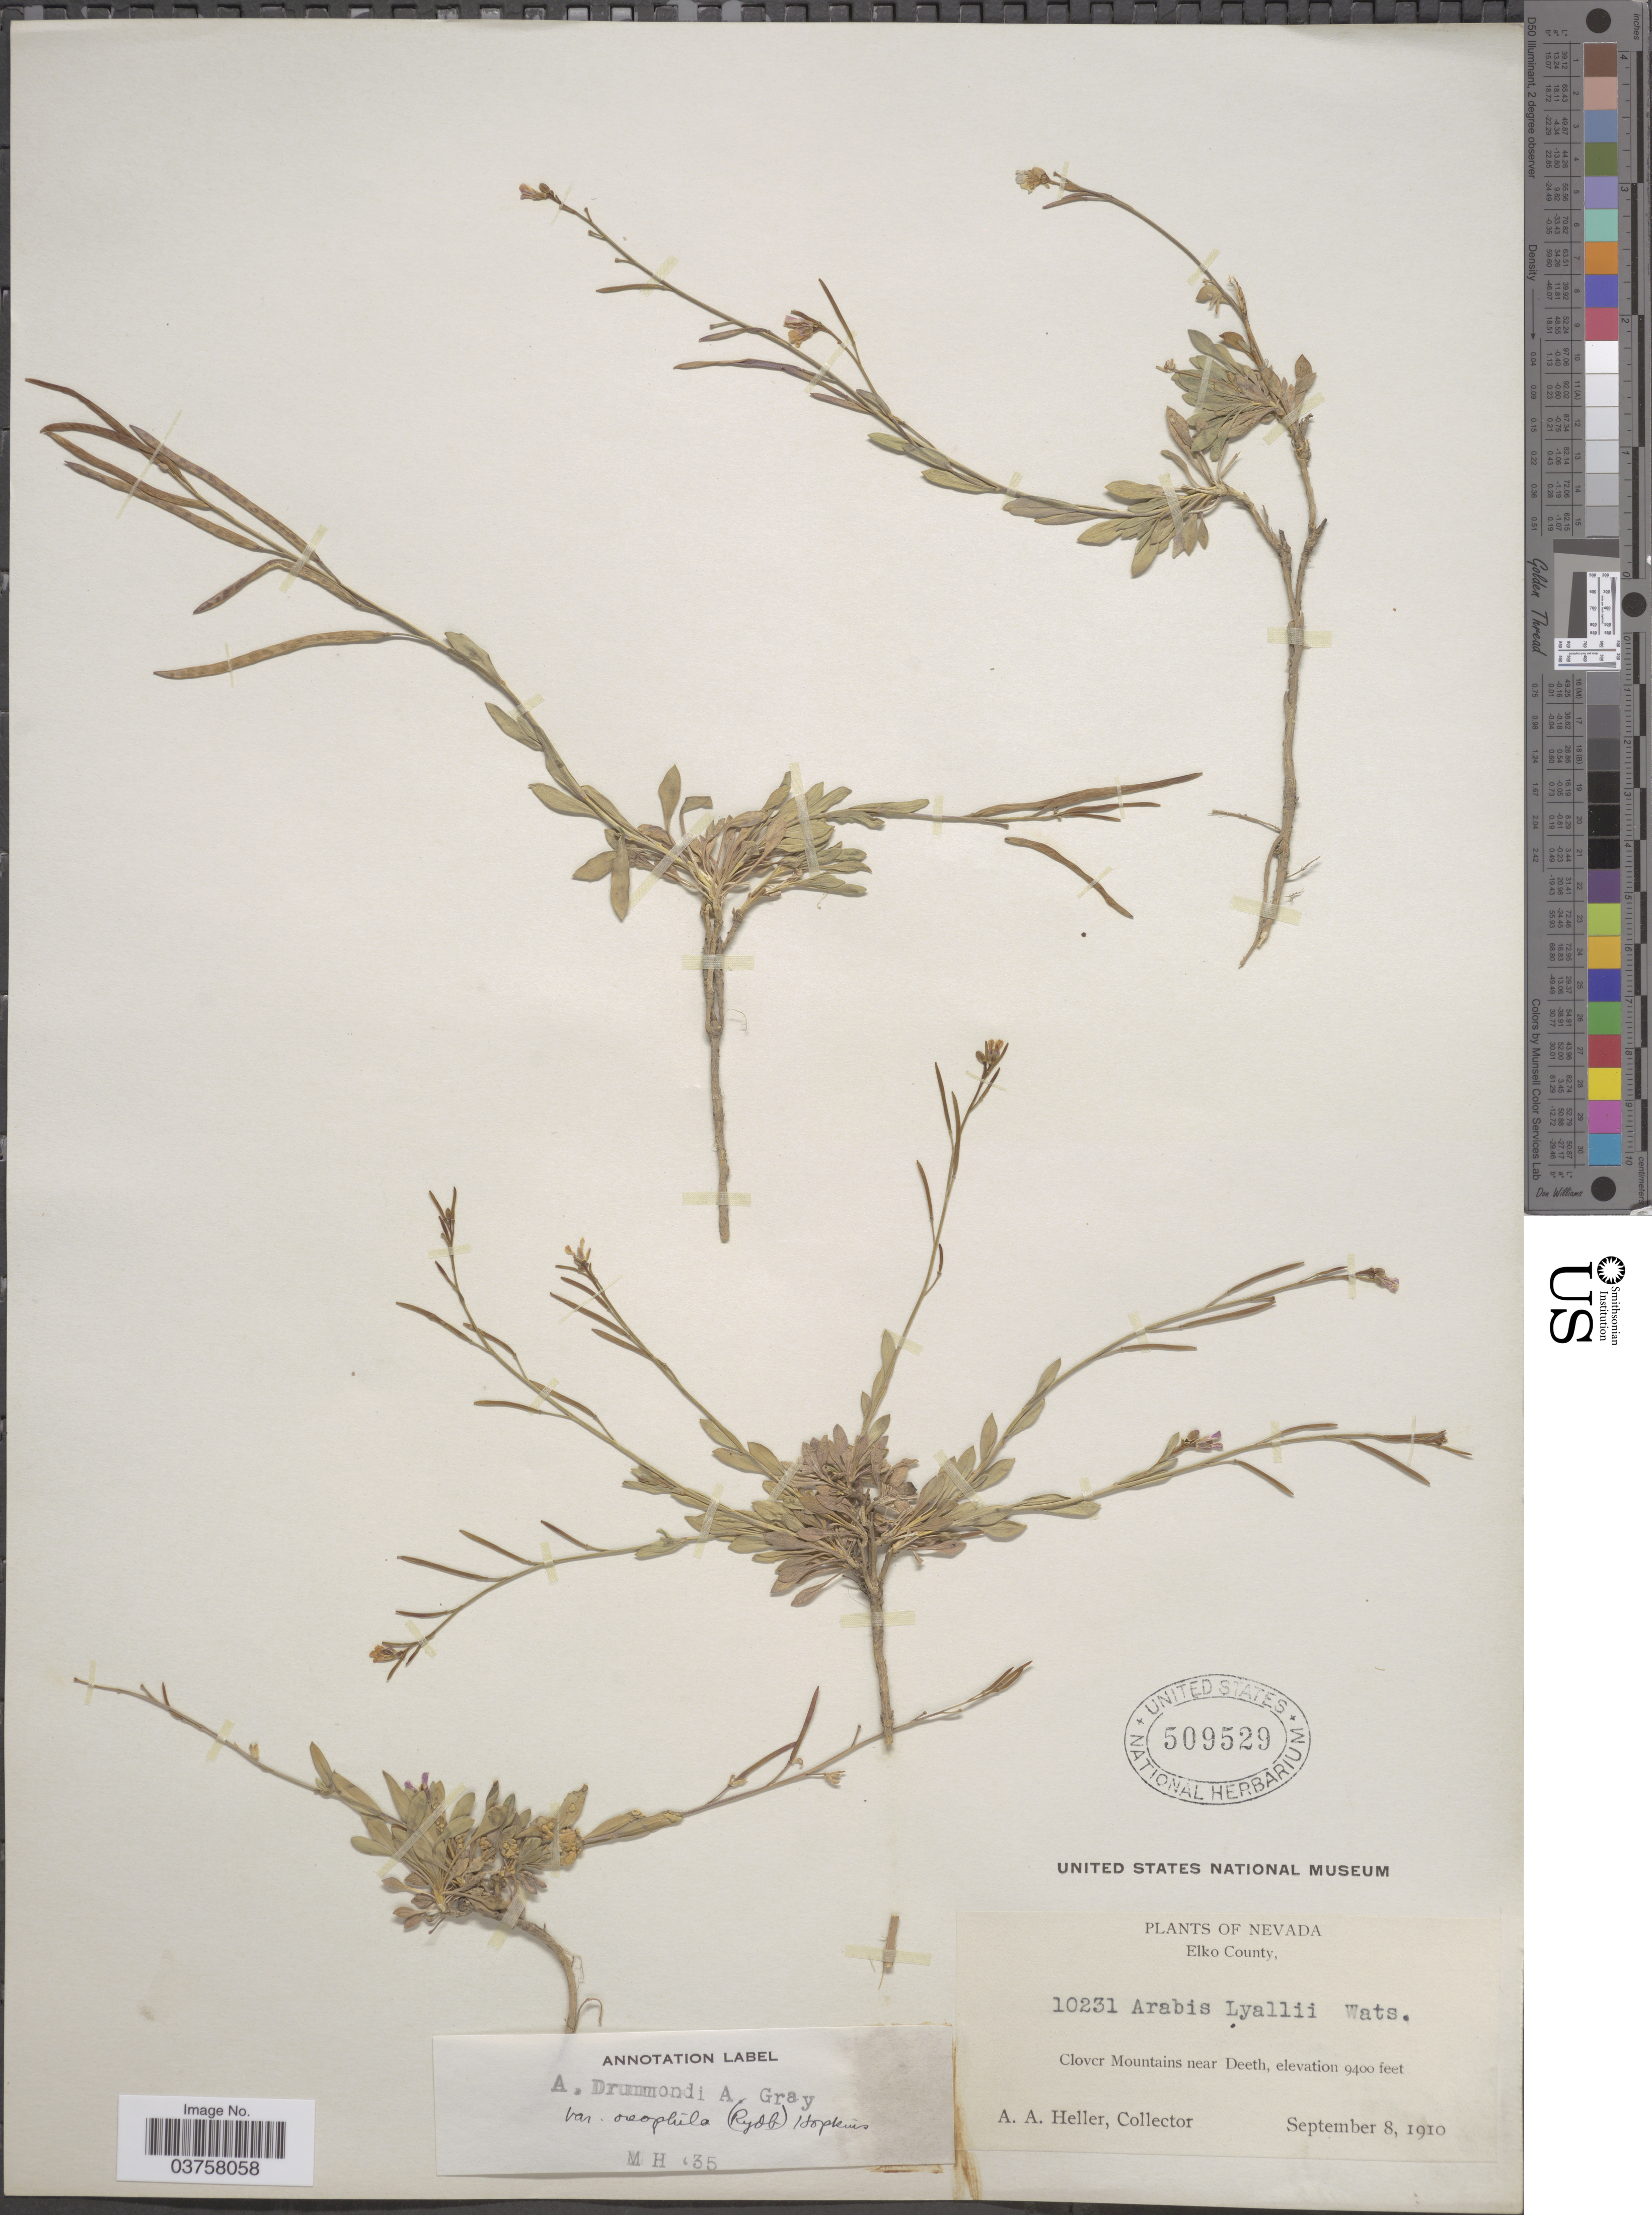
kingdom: Plantae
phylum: Tracheophyta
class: Magnoliopsida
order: Brassicales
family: Brassicaceae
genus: Arabis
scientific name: Arabis lyallii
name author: S. Watson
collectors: A. A. Heller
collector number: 10231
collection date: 1910-09-08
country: United States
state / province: Nevada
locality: Elko County. Clover Mountains near Deeth.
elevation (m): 2865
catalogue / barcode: US 509529